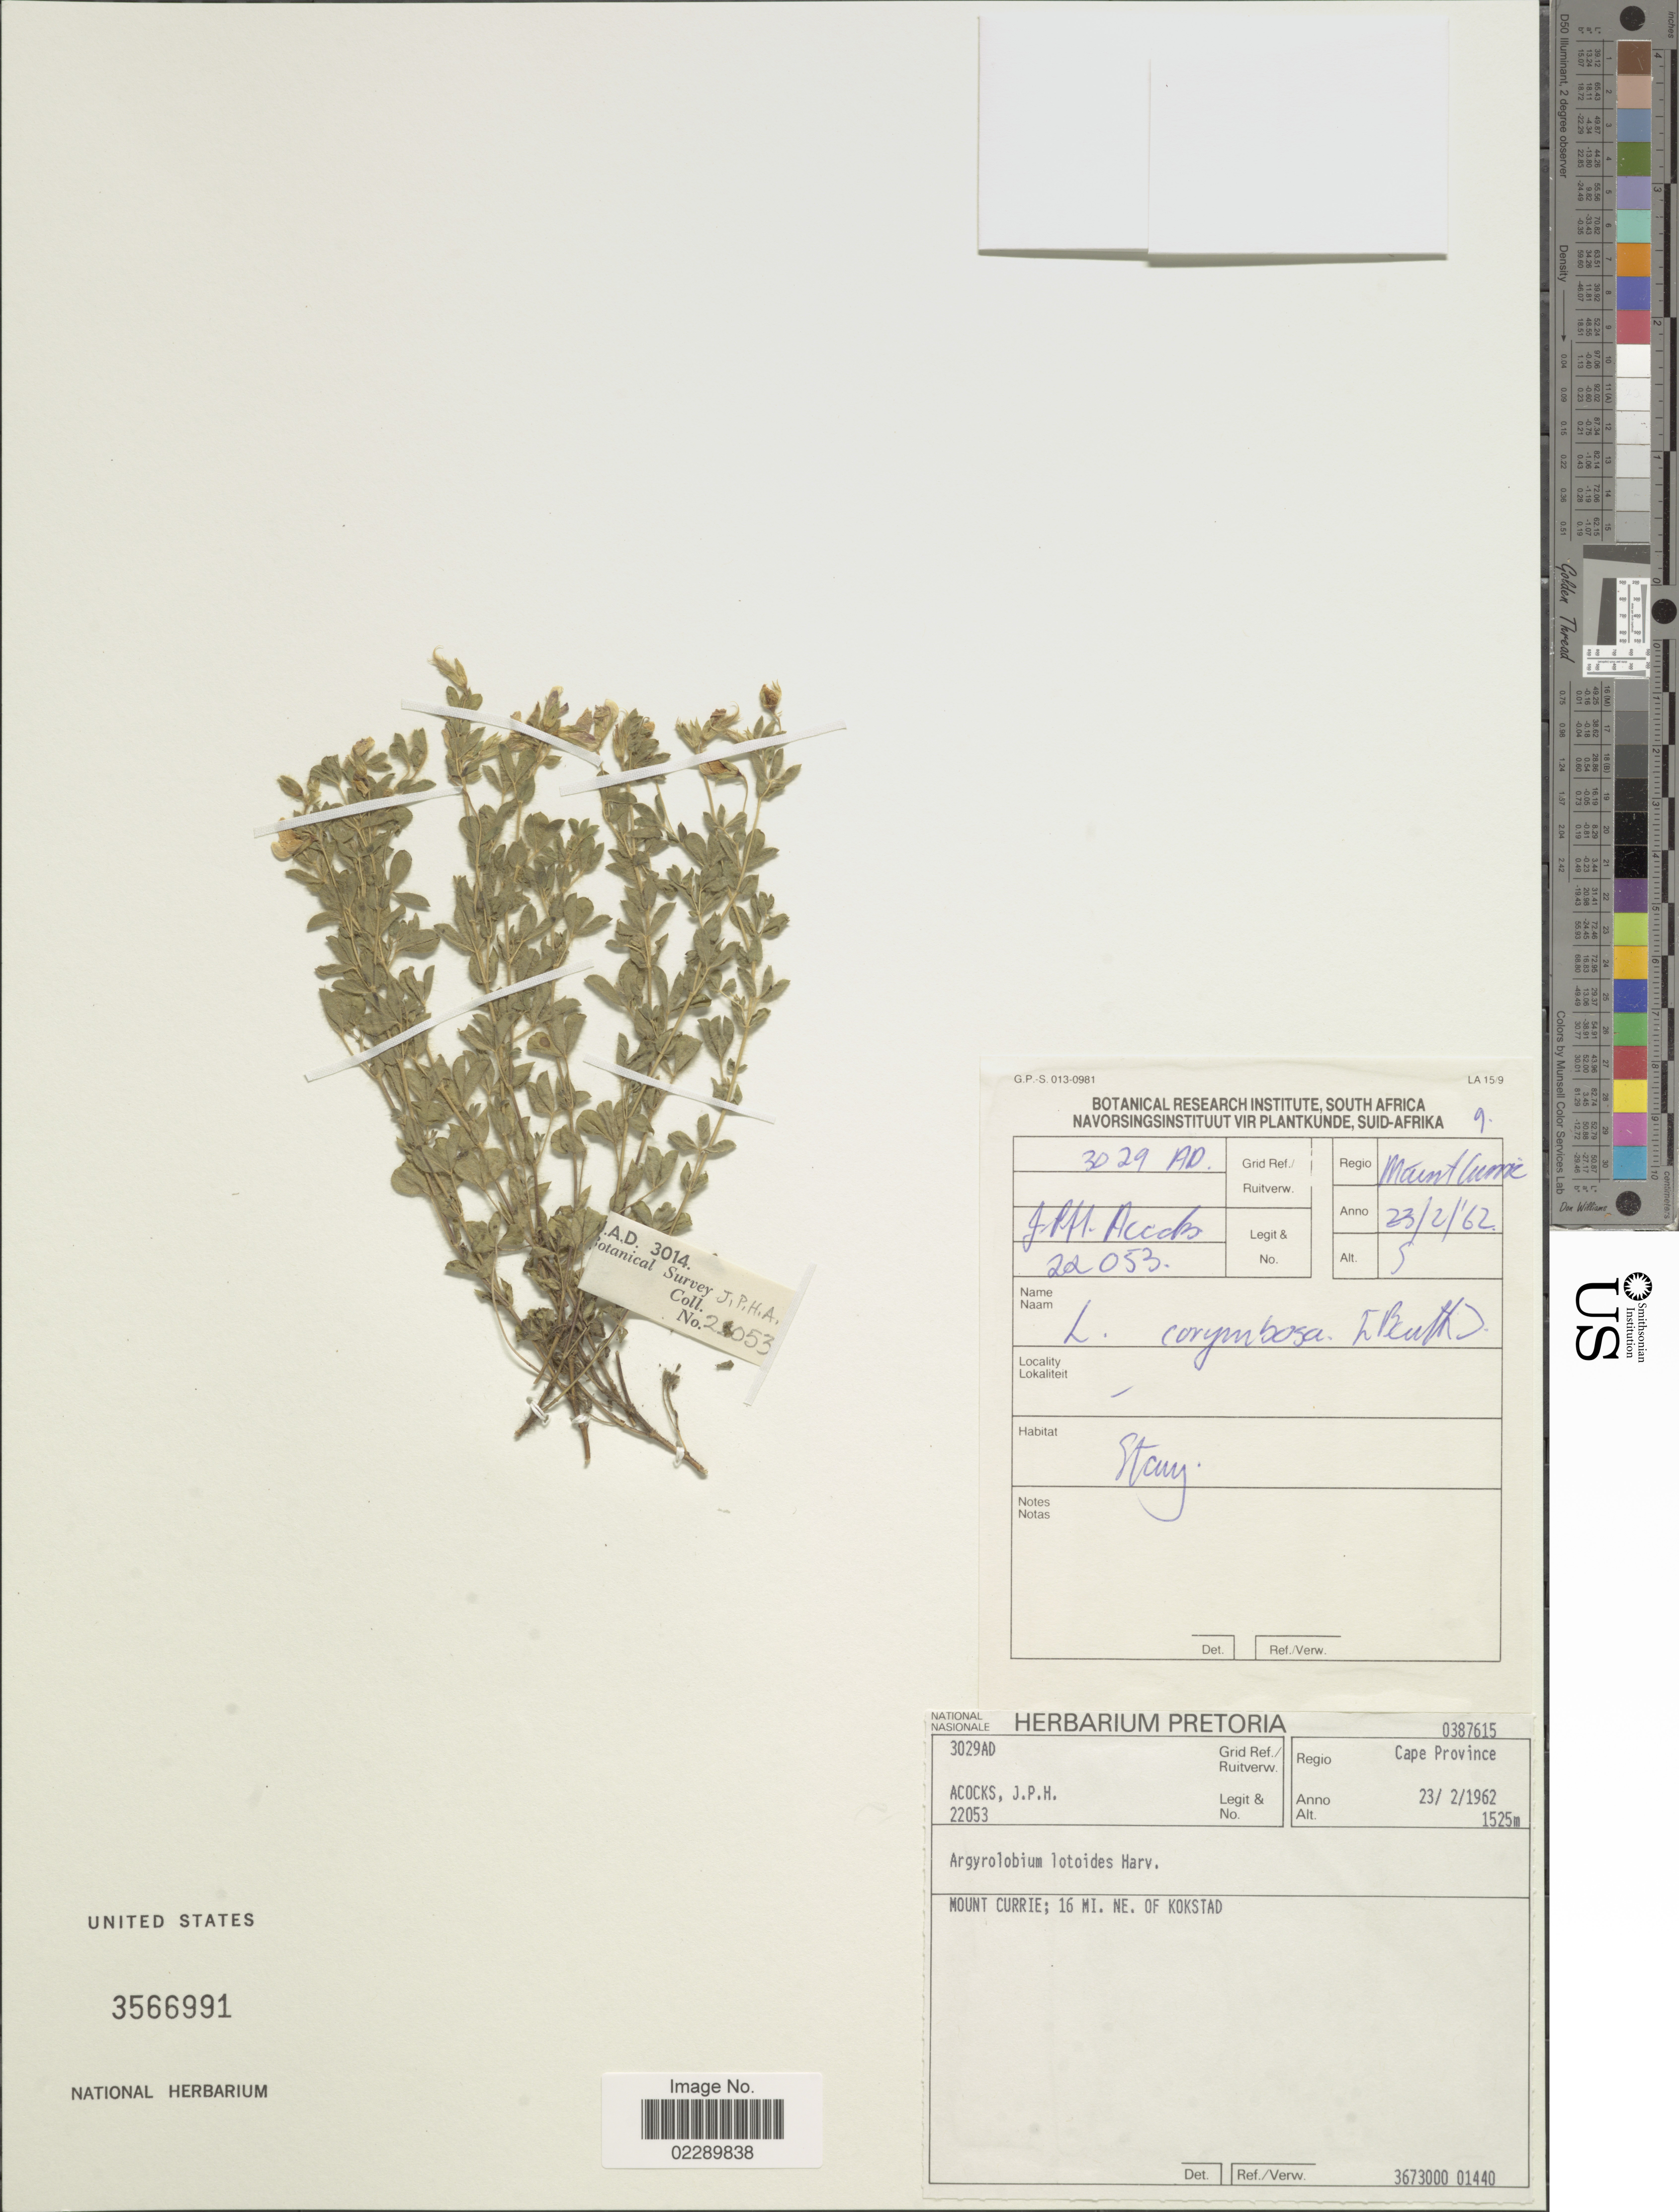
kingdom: Plantae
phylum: Tracheophyta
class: Magnoliopsida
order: Fabales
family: Fabaceae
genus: Argyrolobium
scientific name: Argyrolobium lotoides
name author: Harv.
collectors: J. P. Acocks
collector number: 22053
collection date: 1962-02-23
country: South Africa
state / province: KwaZulu-Natal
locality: Mount Currie: 16 Mi. NE. of Kokstad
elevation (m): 1525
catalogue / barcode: US 3566991